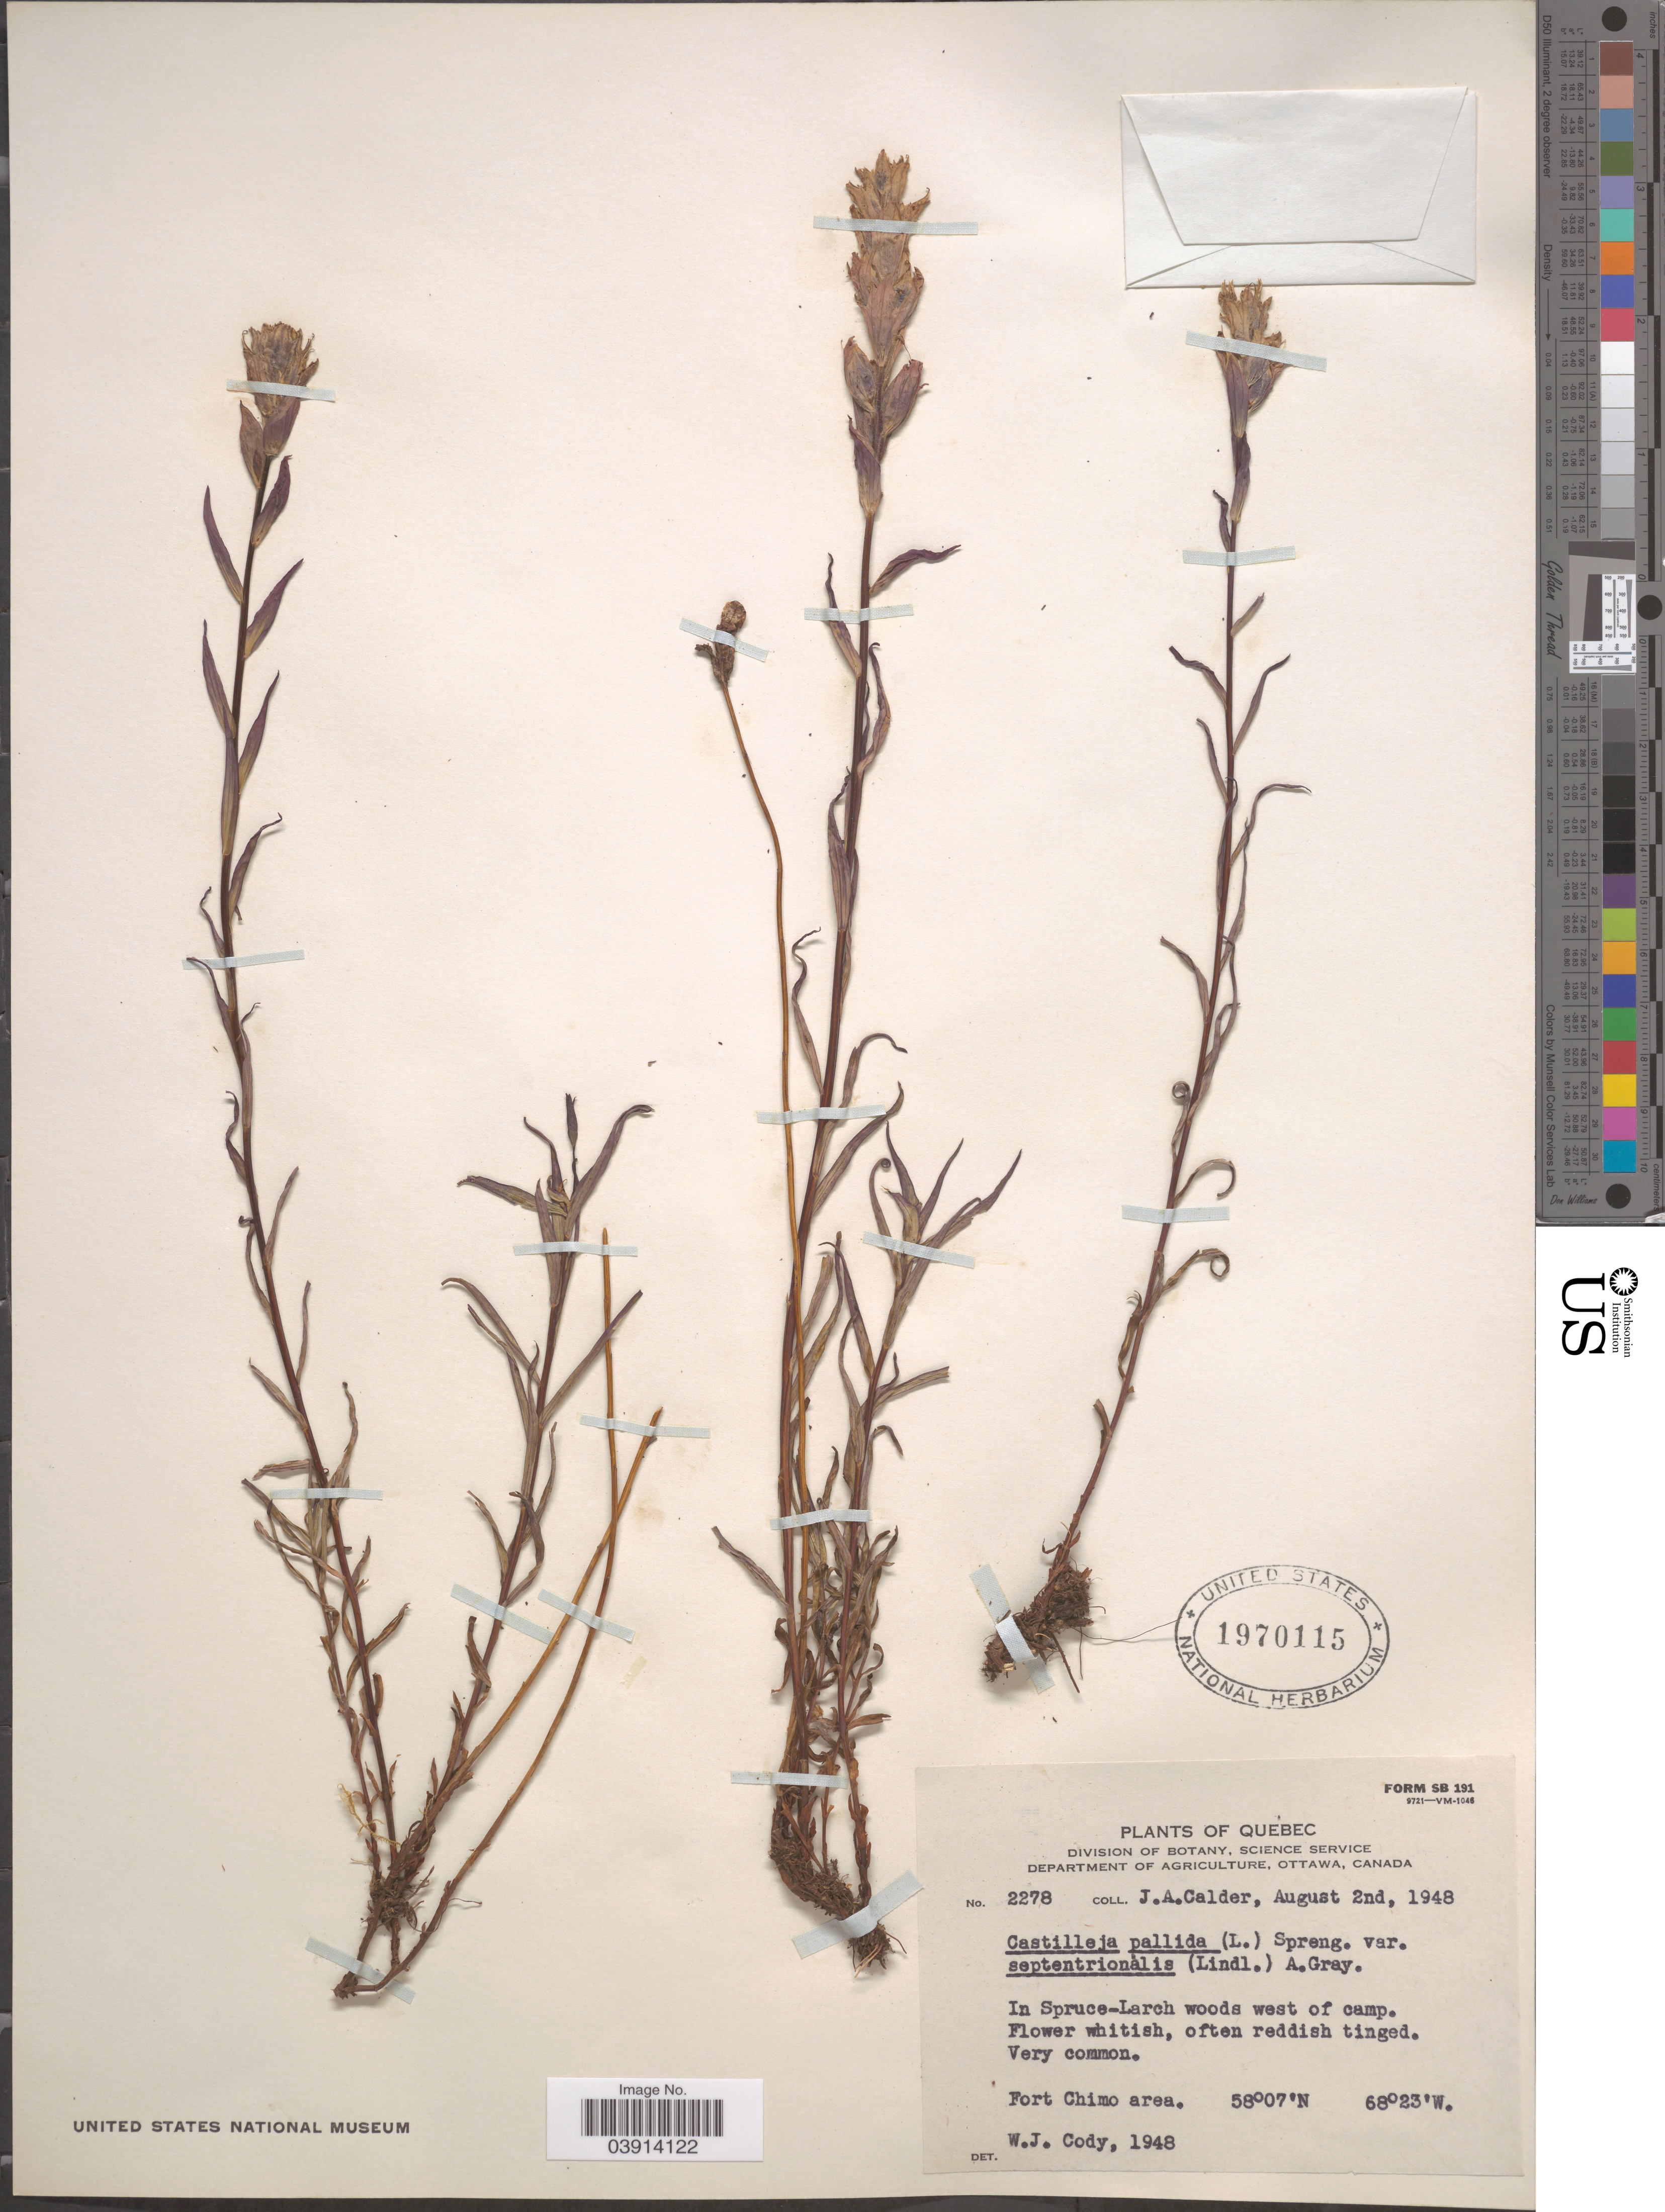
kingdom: Plantae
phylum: Tracheophyta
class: Magnoliopsida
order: Lamiales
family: Orobanchaceae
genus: Castilleja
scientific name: Castilleja septentrionalis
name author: Lindl.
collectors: J. A. Calder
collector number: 2278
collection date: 1948-08-02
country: Canada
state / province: Quebec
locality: In Spruce-Larch woods west of camp. Fort Chimo area.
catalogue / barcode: US 1970115